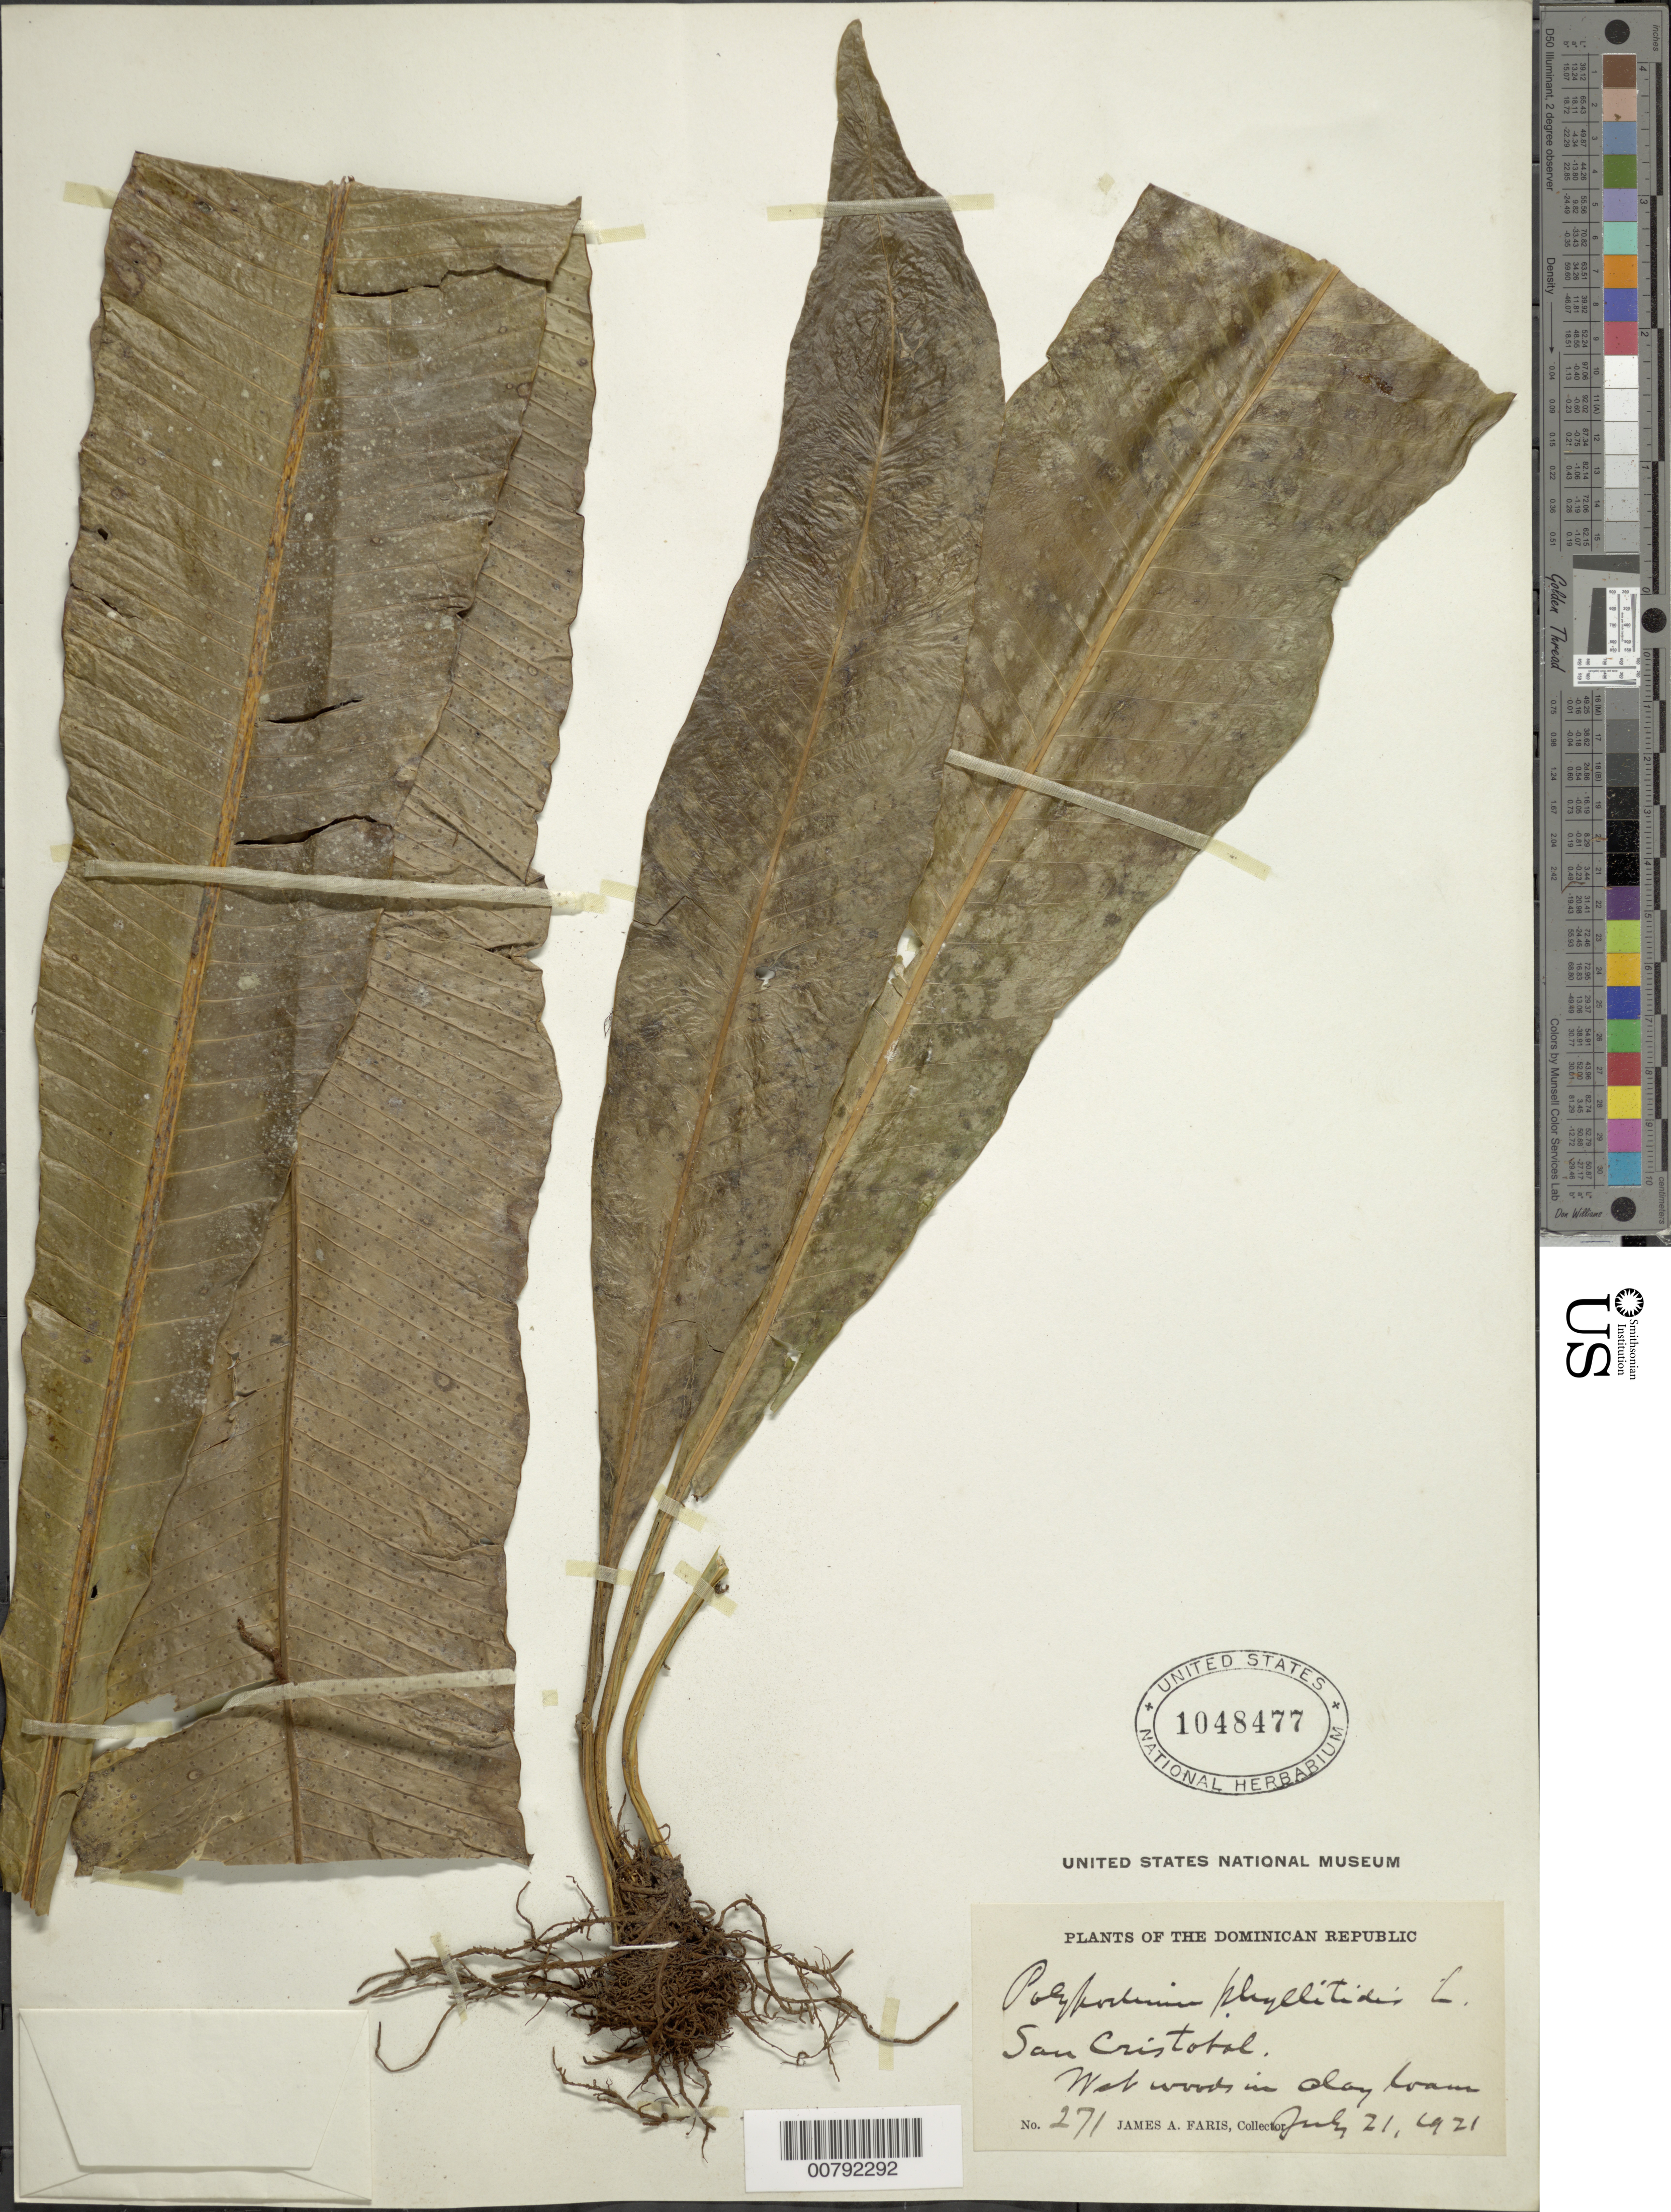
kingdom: Plantae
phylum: Tracheophyta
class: Polypodiopsida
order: Polypodiales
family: Polypodiaceae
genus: Campyloneurum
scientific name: Campyloneurum phyllitidis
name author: (L.) C. Presl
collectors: J. Faris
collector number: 271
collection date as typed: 21 Jul 1910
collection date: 1910-07-21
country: Dominican Republic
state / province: San Cristóbal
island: Hispaniola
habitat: Wet woods in clay loam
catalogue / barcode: US 1048477